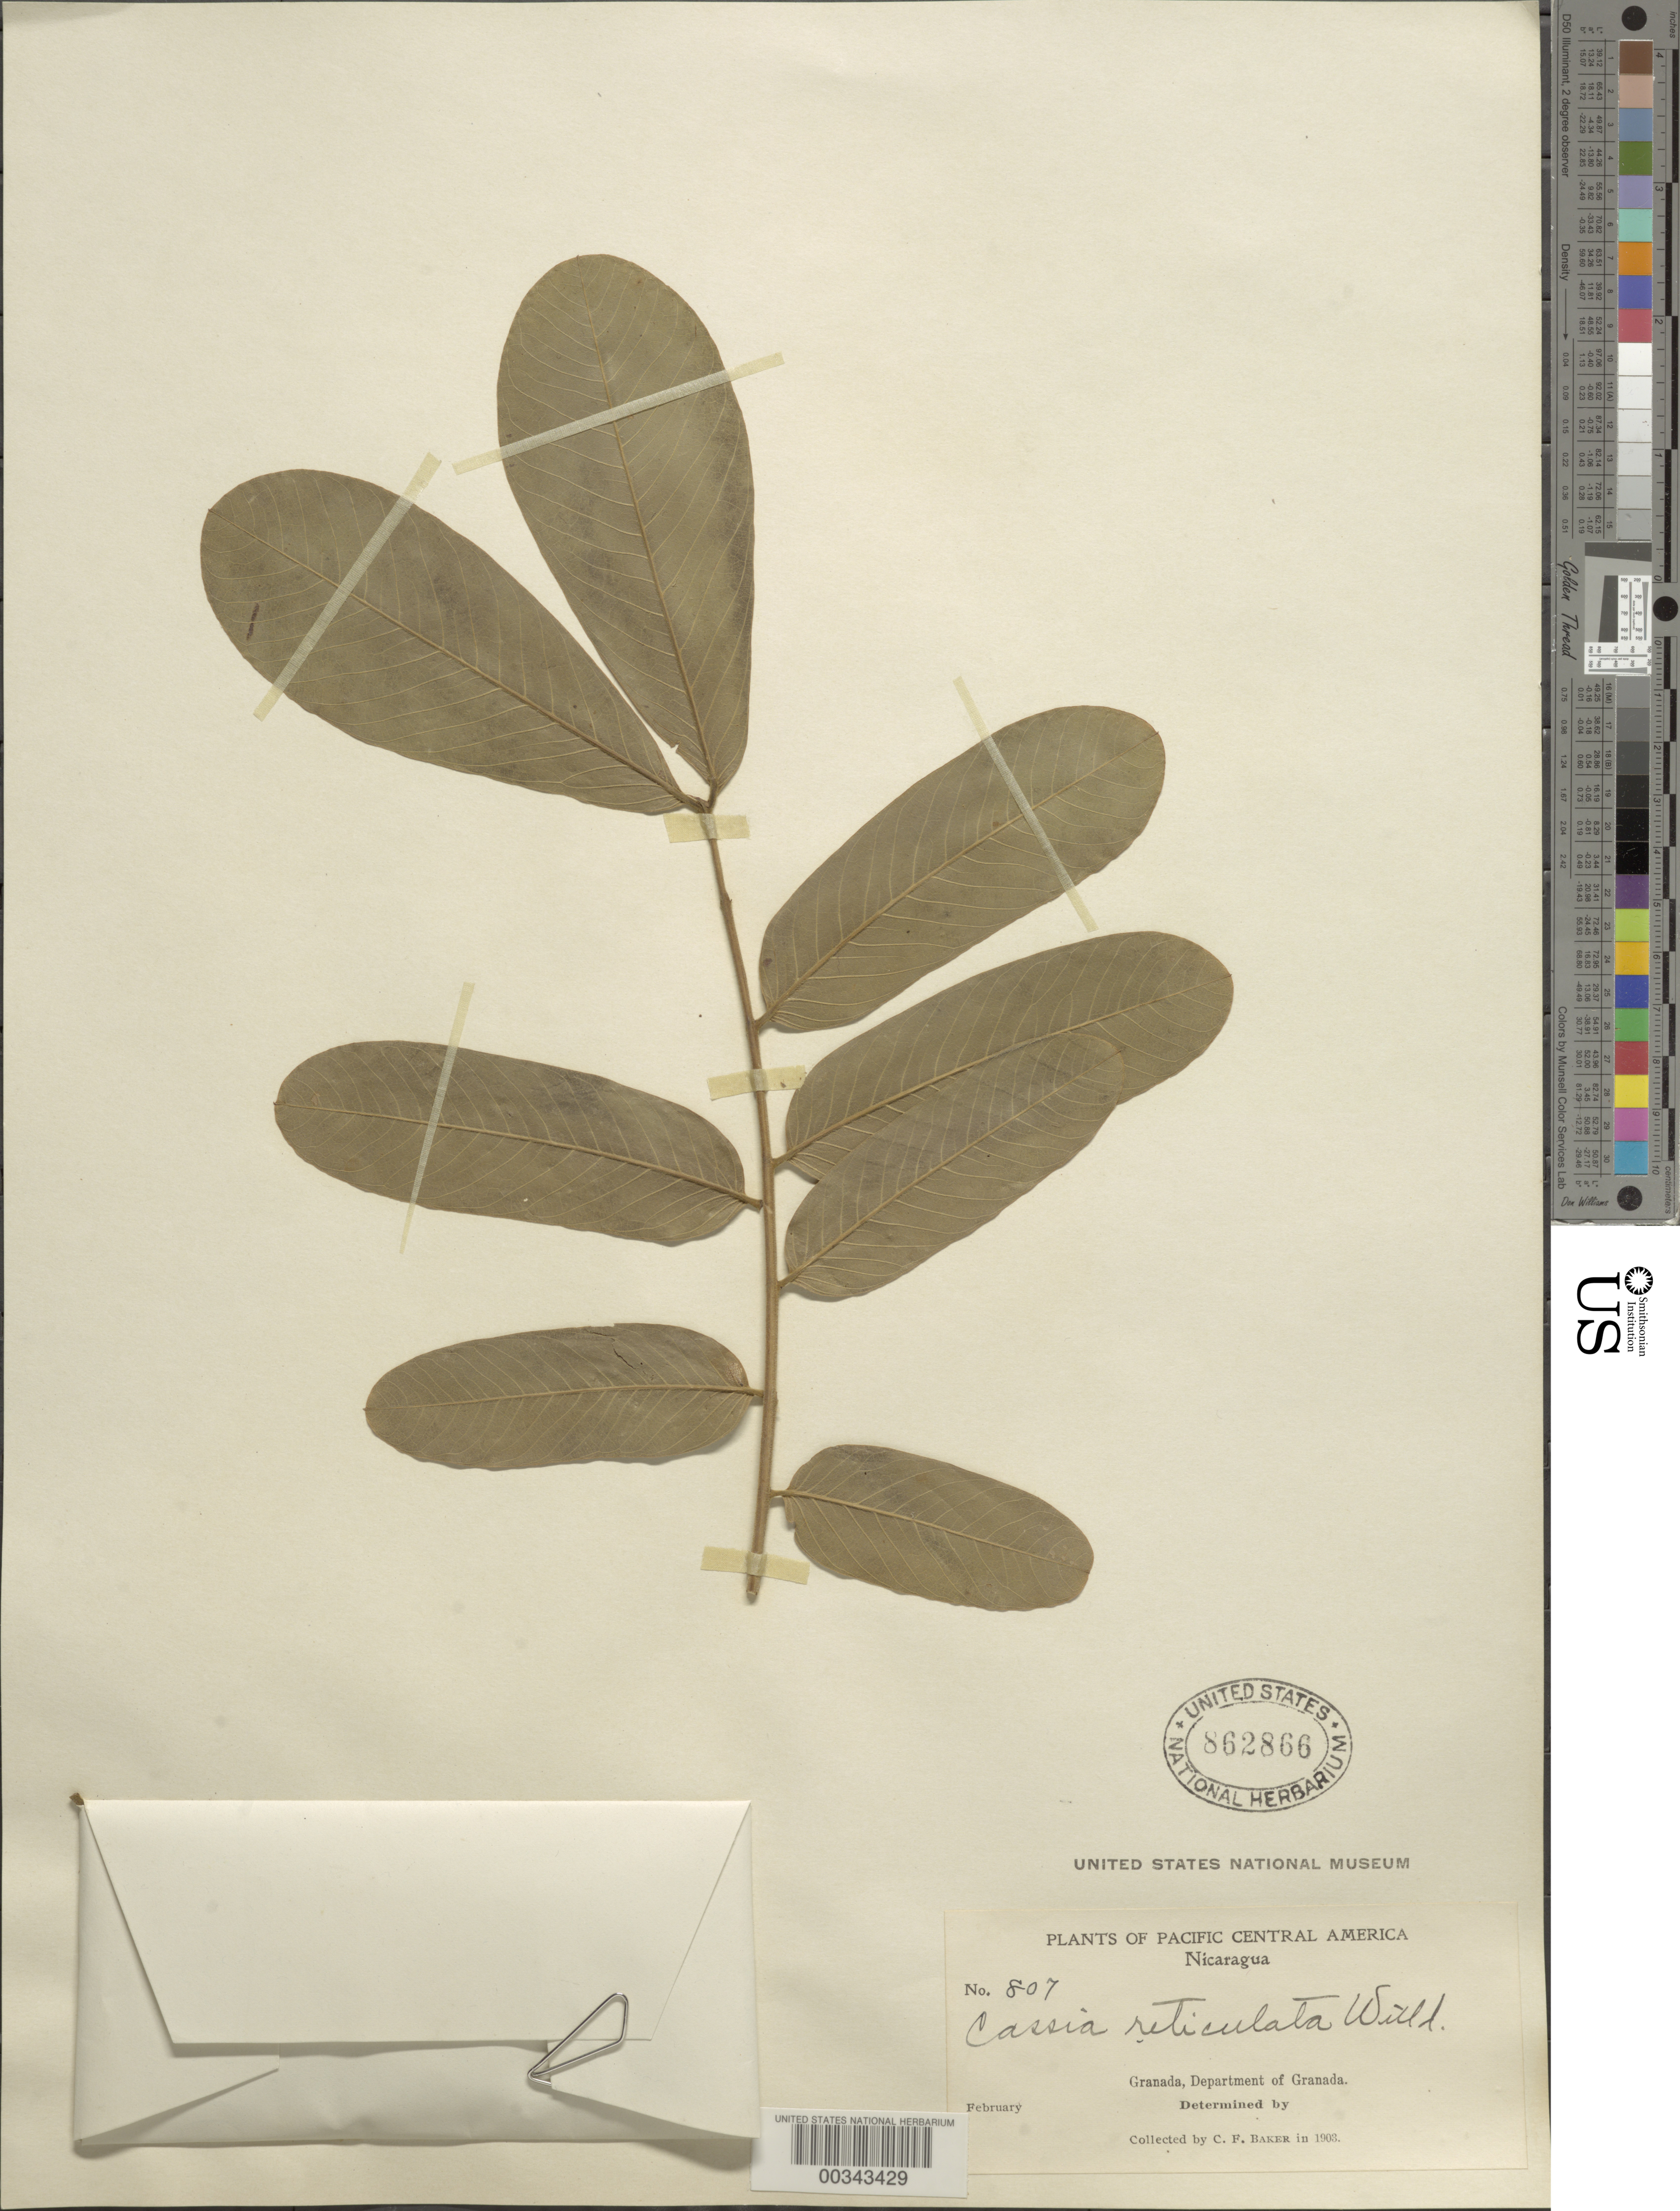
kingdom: Plantae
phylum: Tracheophyta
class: Magnoliopsida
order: Fabales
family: Fabaceae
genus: Senna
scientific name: Senna reticulata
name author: (Willd.) H.S. Irwin & Barneby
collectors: C. F. Baker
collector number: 807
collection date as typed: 1903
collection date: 1903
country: Nicaragua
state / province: Granada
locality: Granada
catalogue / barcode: US 862866